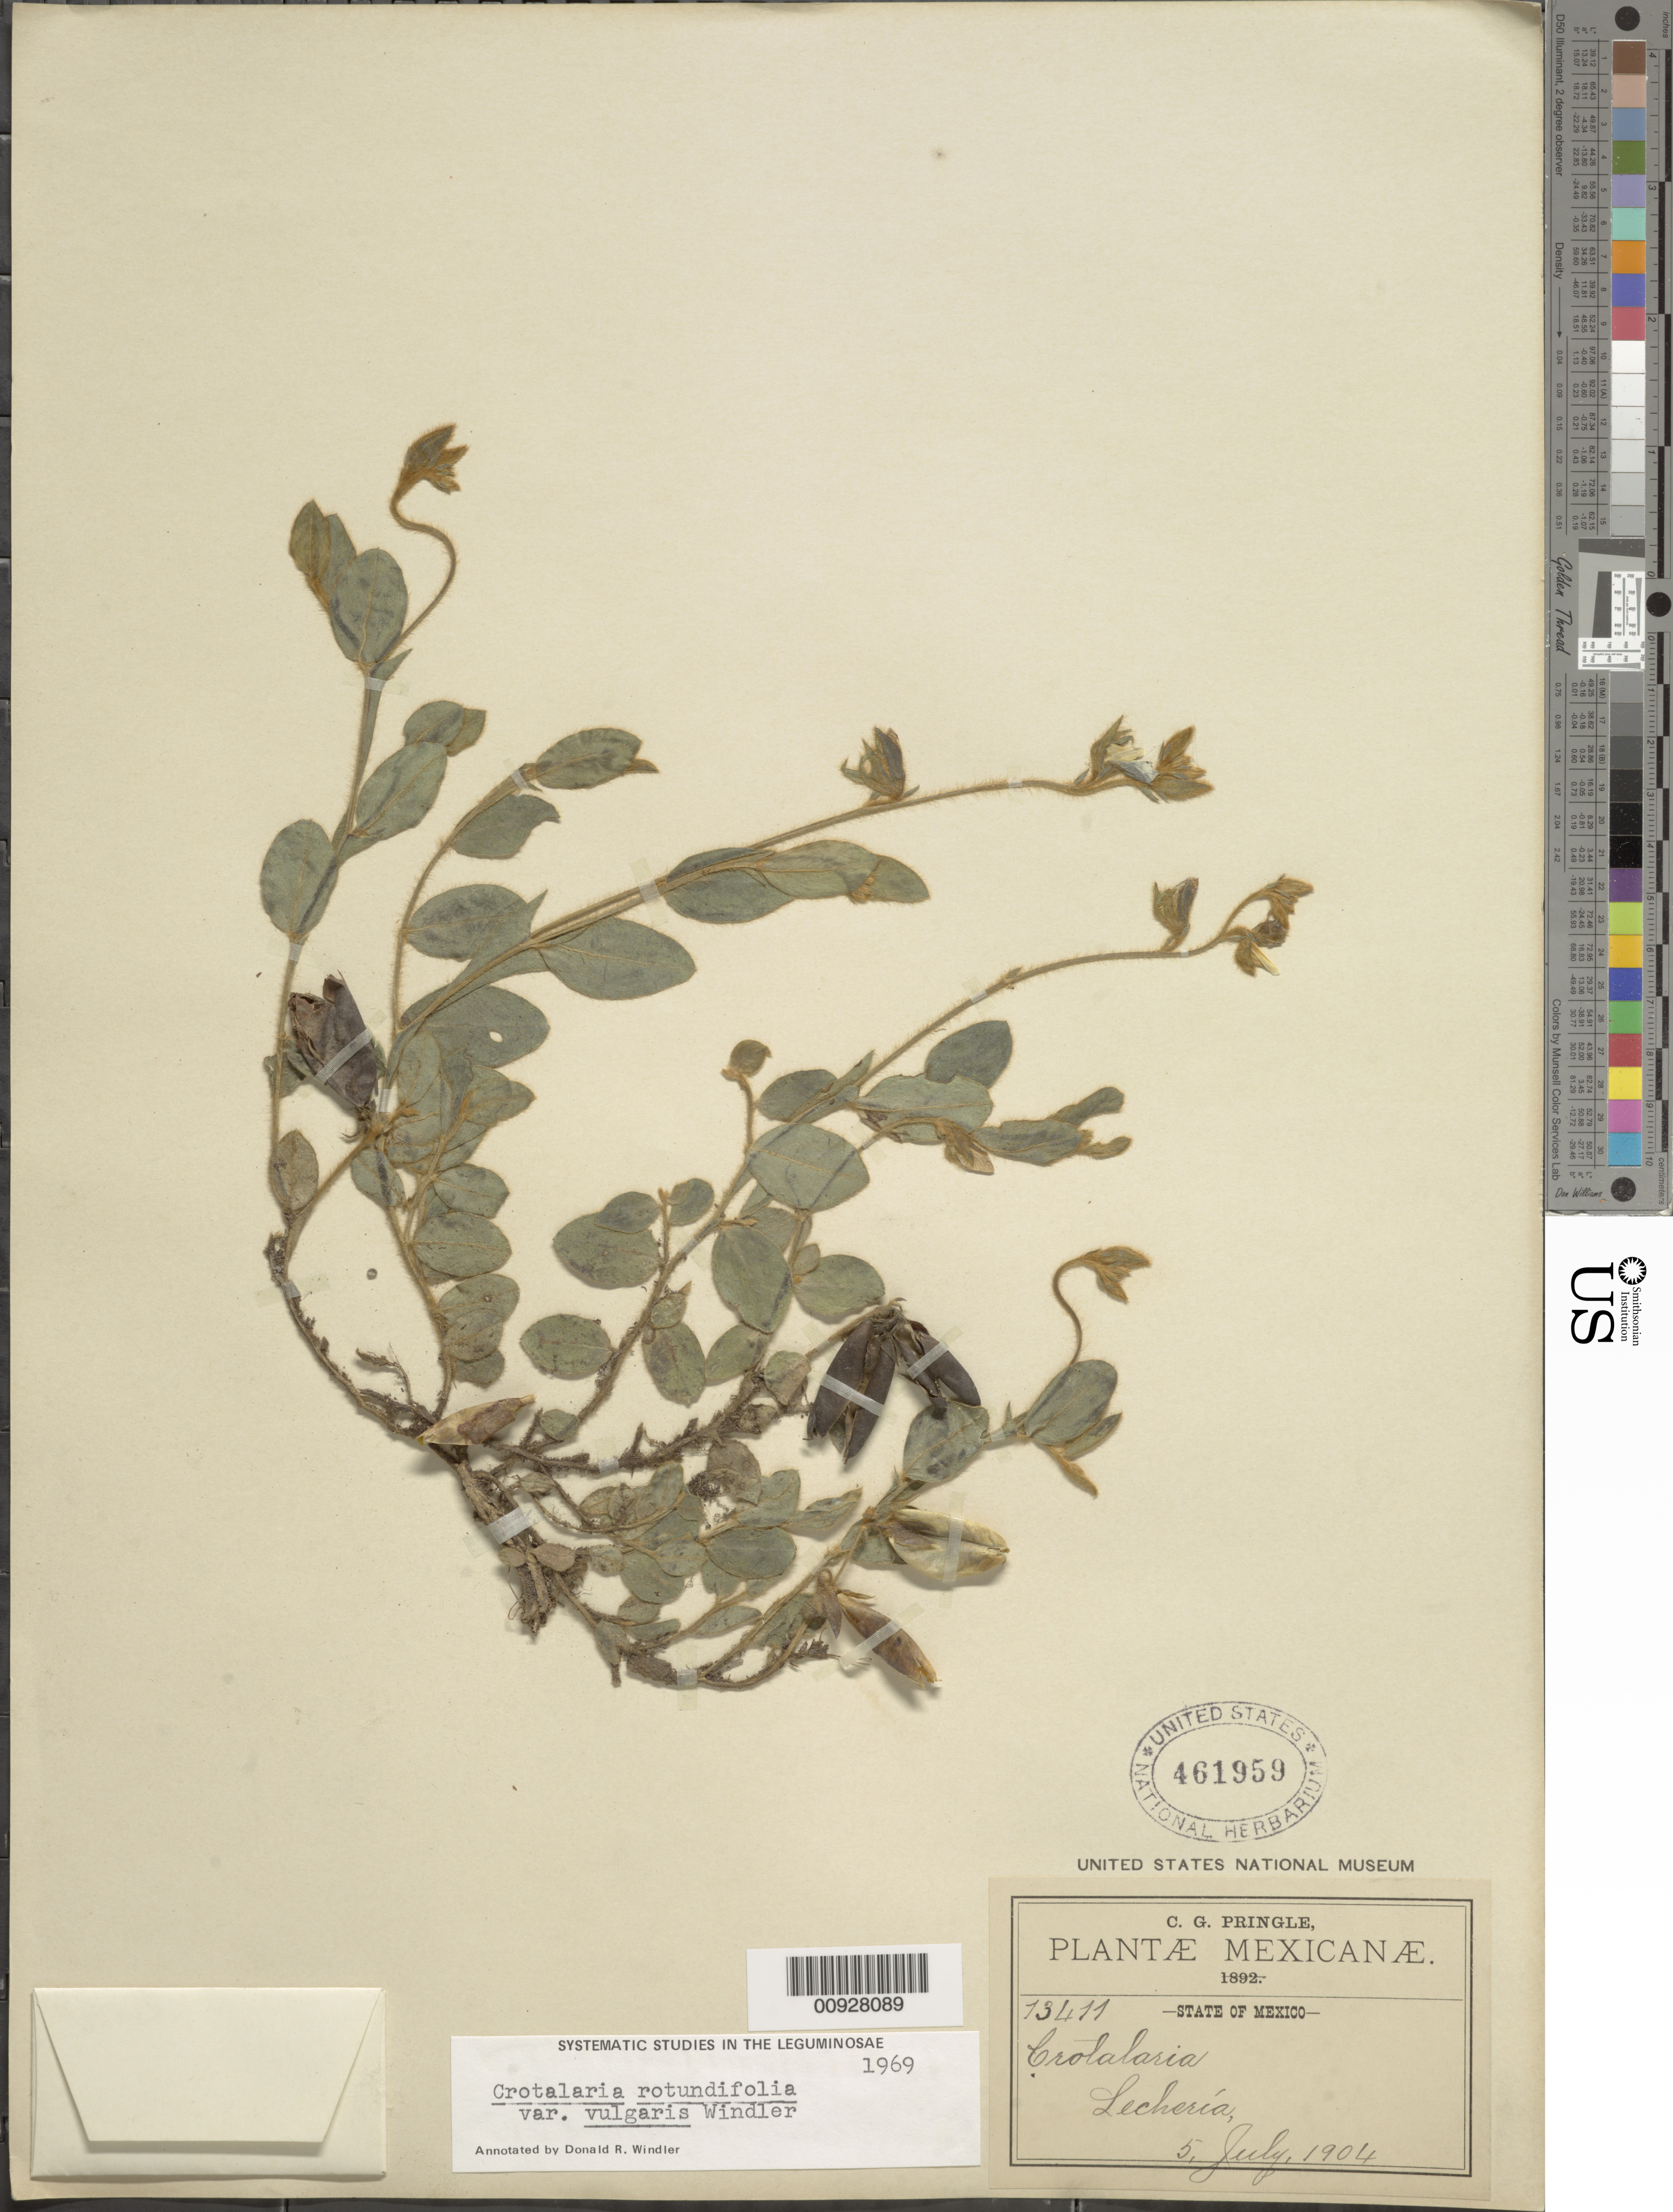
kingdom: Plantae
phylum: Tracheophyta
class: Magnoliopsida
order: Fabales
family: Fabaceae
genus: Crotalaria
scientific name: Crotalaria rotundifolia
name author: Walter ex J.F. Gmel.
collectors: C. G. Pringle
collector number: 13411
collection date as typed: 05 Jul 1904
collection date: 1904-07-05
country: Mexico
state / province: México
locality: Lechería, State of Mexico.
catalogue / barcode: US 461959